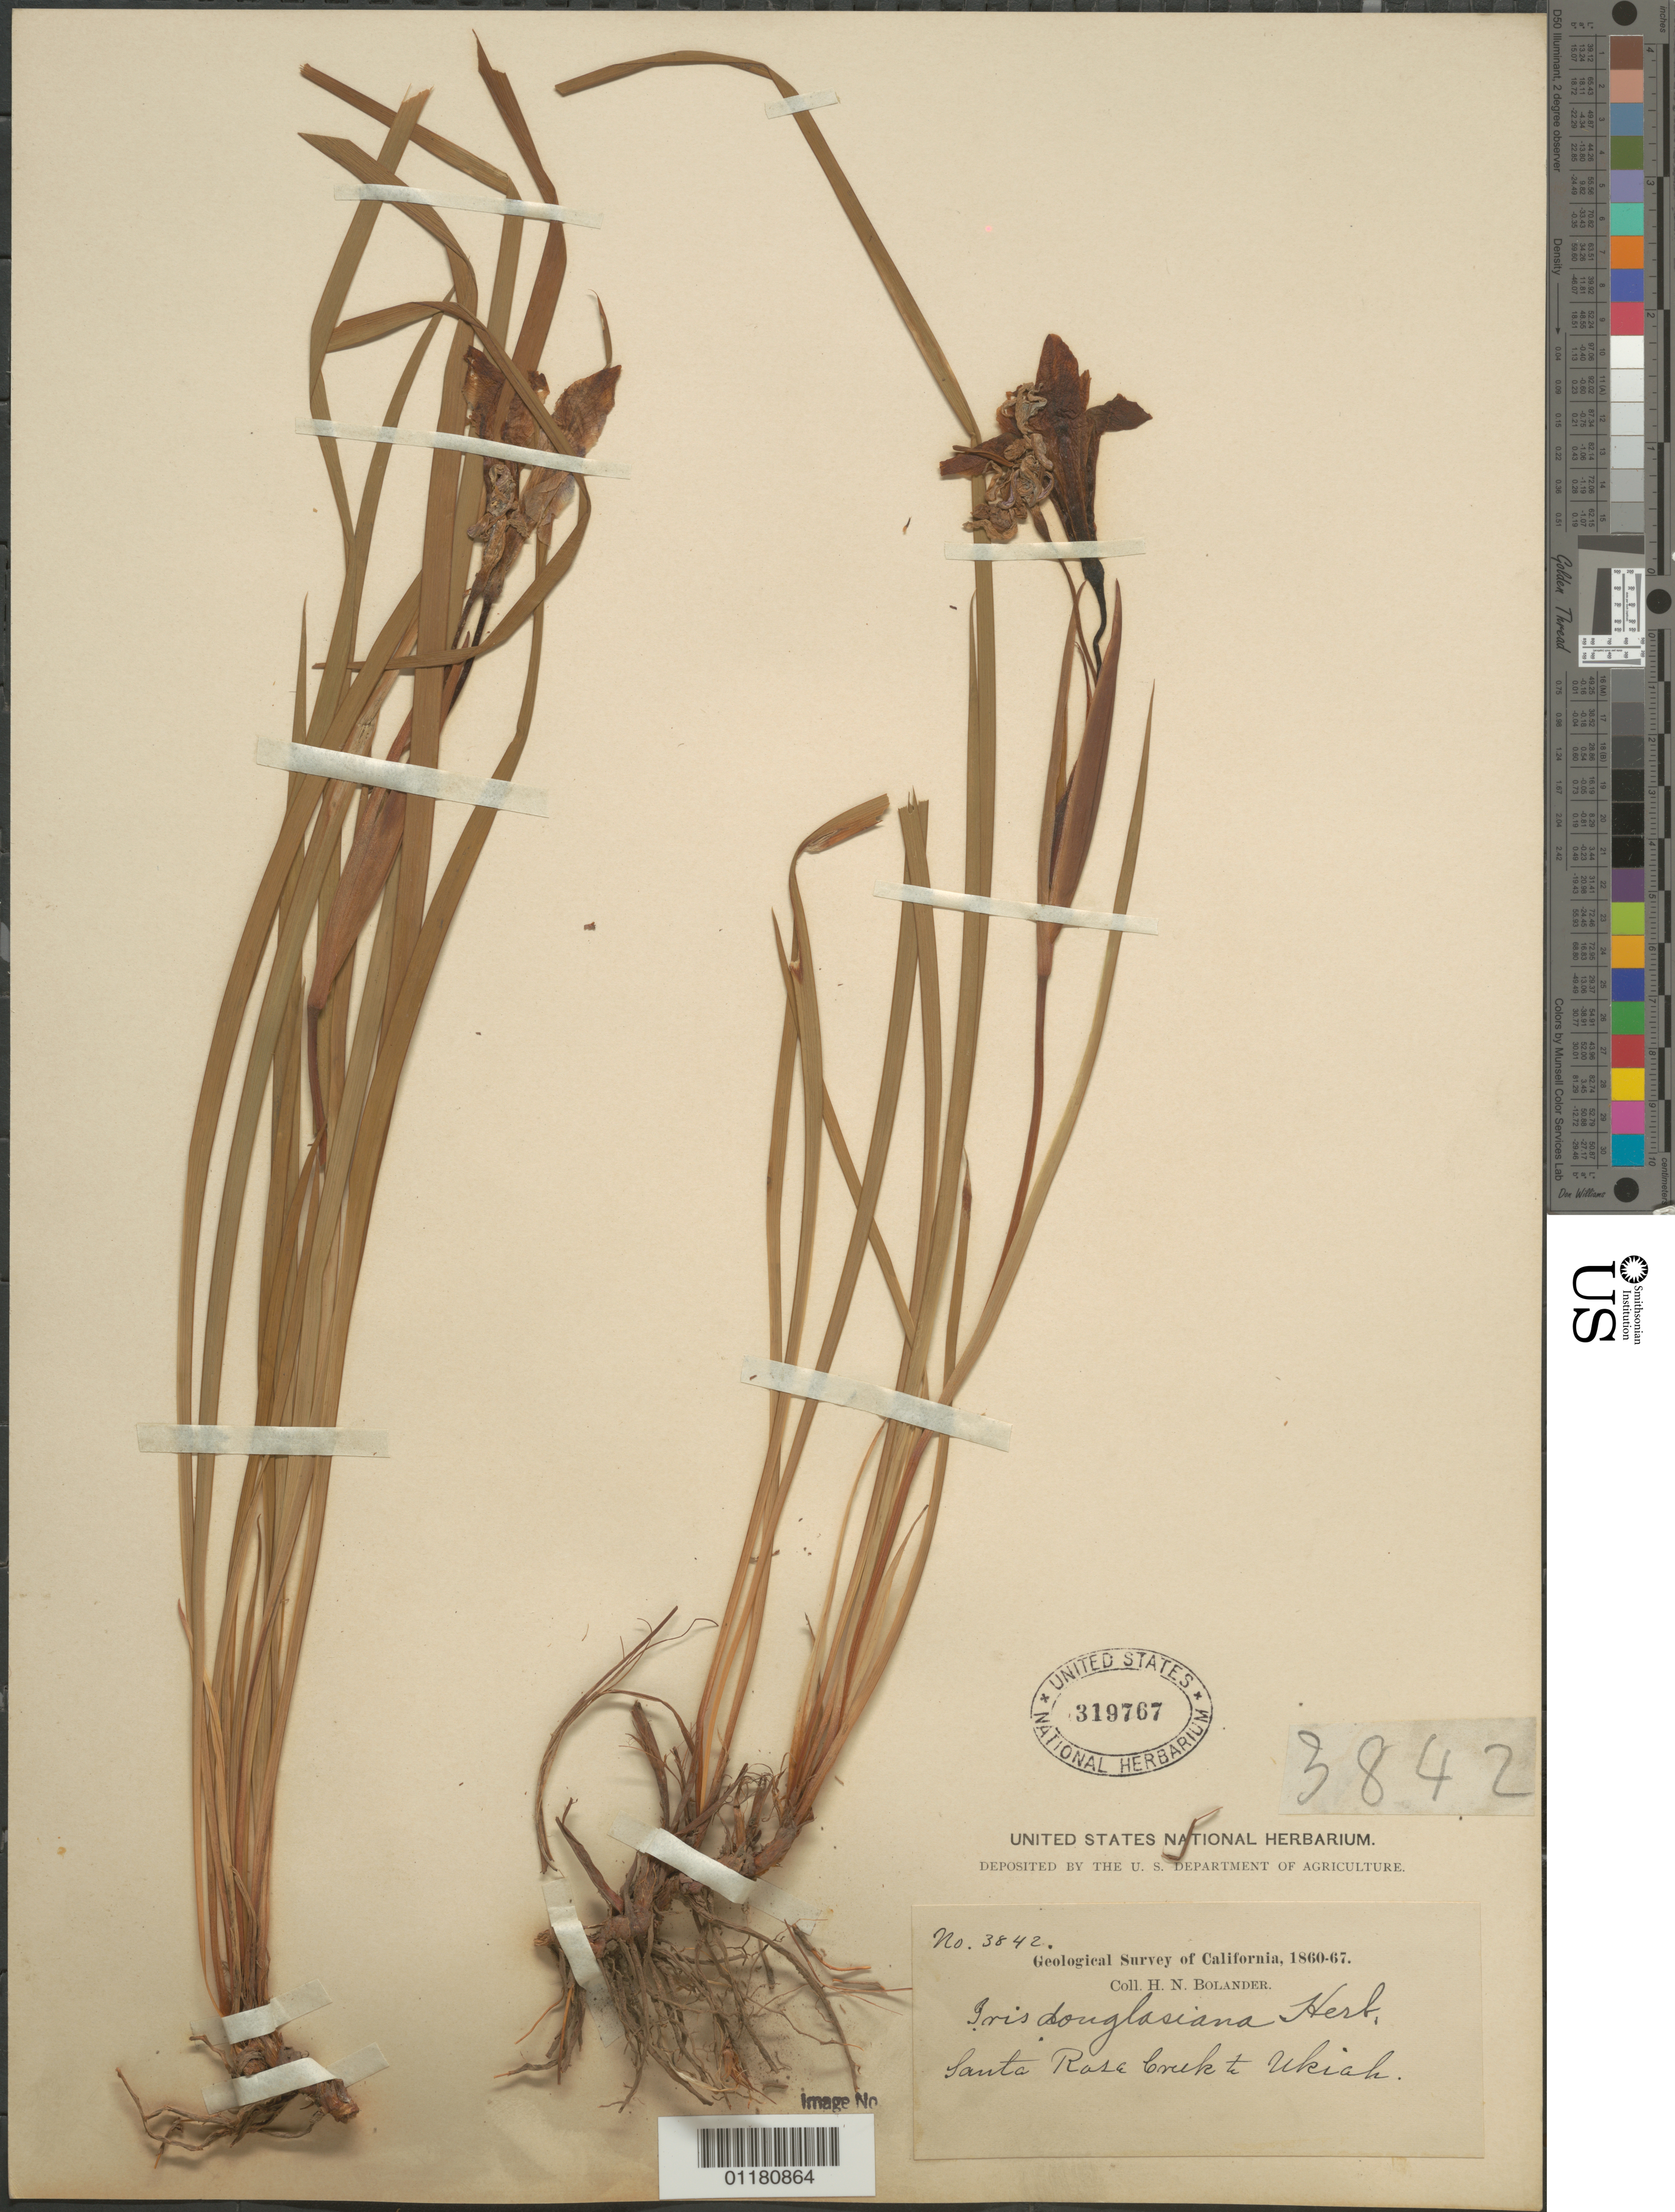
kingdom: Plantae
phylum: Tracheophyta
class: Liliopsida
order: Asparagales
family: Iridaceae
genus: Iris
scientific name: Iris douglasiana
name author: Herb.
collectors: H. Bolander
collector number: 3842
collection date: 1860/1867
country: United States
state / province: California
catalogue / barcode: US 319767